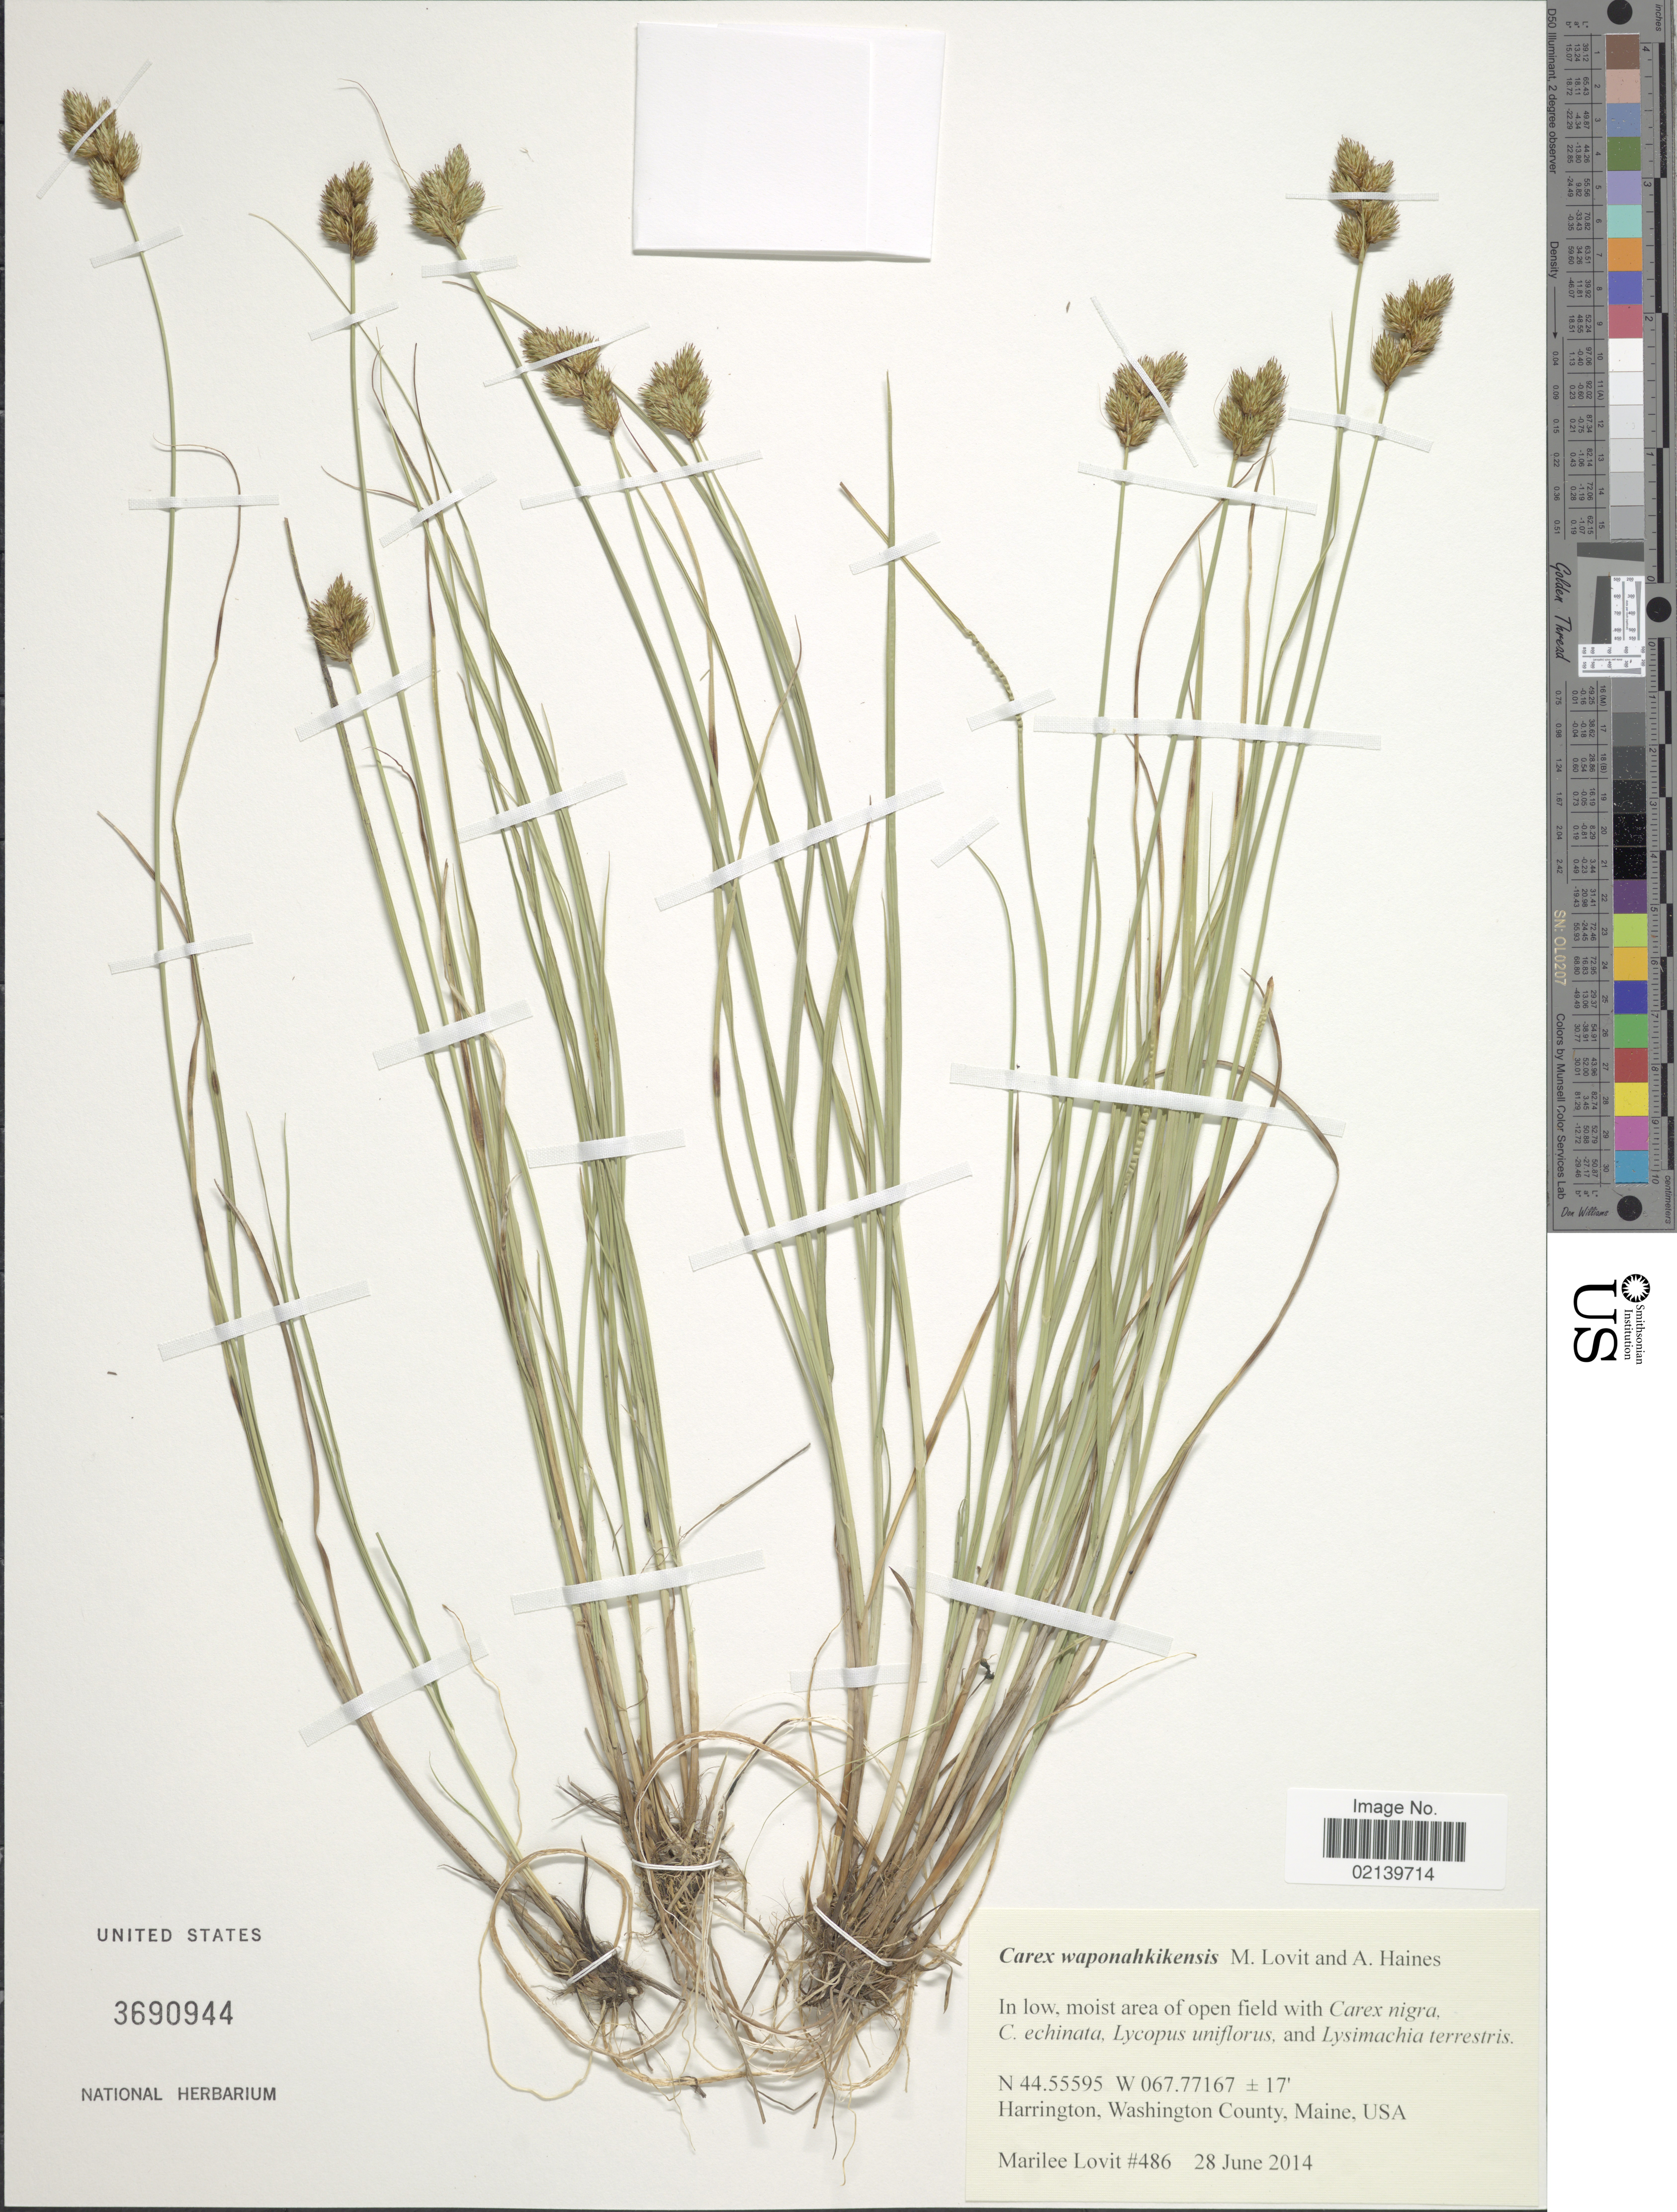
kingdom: Plantae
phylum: Tracheophyta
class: Liliopsida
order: Poales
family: Cyperaceae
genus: Carex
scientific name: Carex waponahkikensis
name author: M. Lovit & A. Haines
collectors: M. Lovit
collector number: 486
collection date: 2014-06-28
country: United States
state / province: Maine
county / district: Washington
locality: Harrington, Washington County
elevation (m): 5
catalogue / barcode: US 3690944